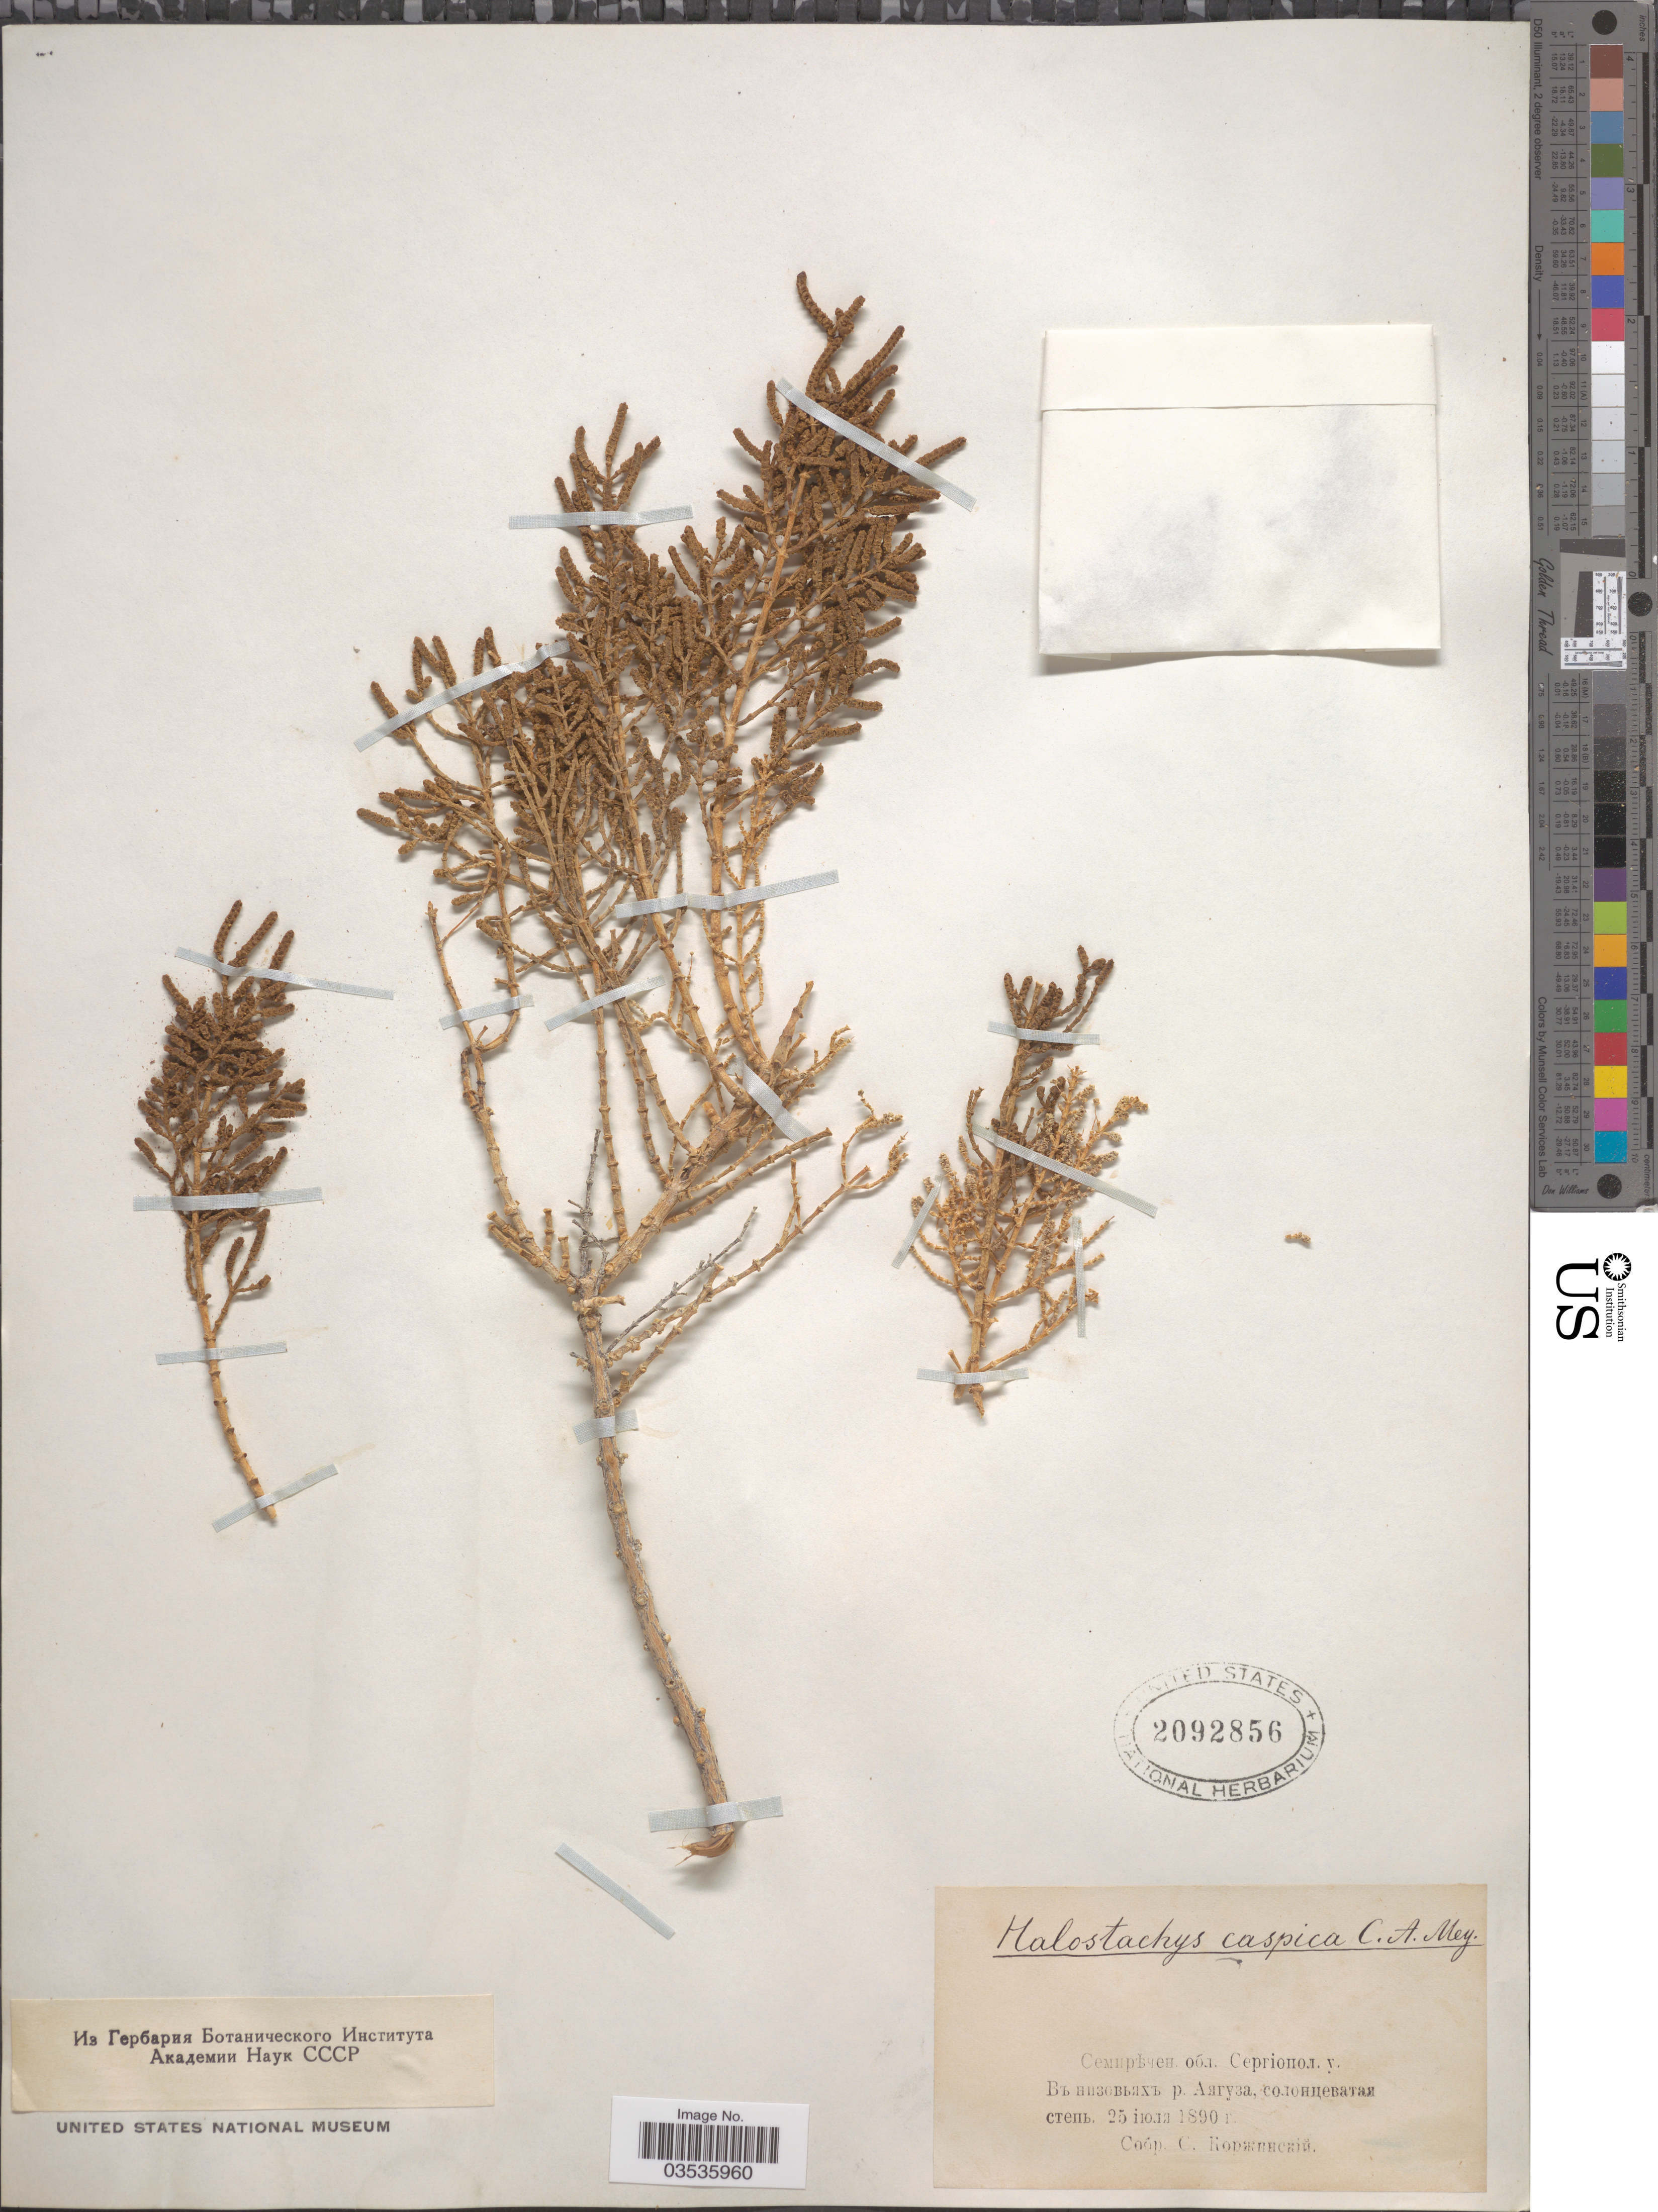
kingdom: Plantae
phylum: Tracheophyta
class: Magnoliopsida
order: Caryophyllales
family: Amaranthaceae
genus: Halostachys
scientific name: Halostachys caspica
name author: C.A. Mey.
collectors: S. Korzhinskiy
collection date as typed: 25 X 1890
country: Kazakhstan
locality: Downstream of River Ayagoz.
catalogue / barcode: US 2092856